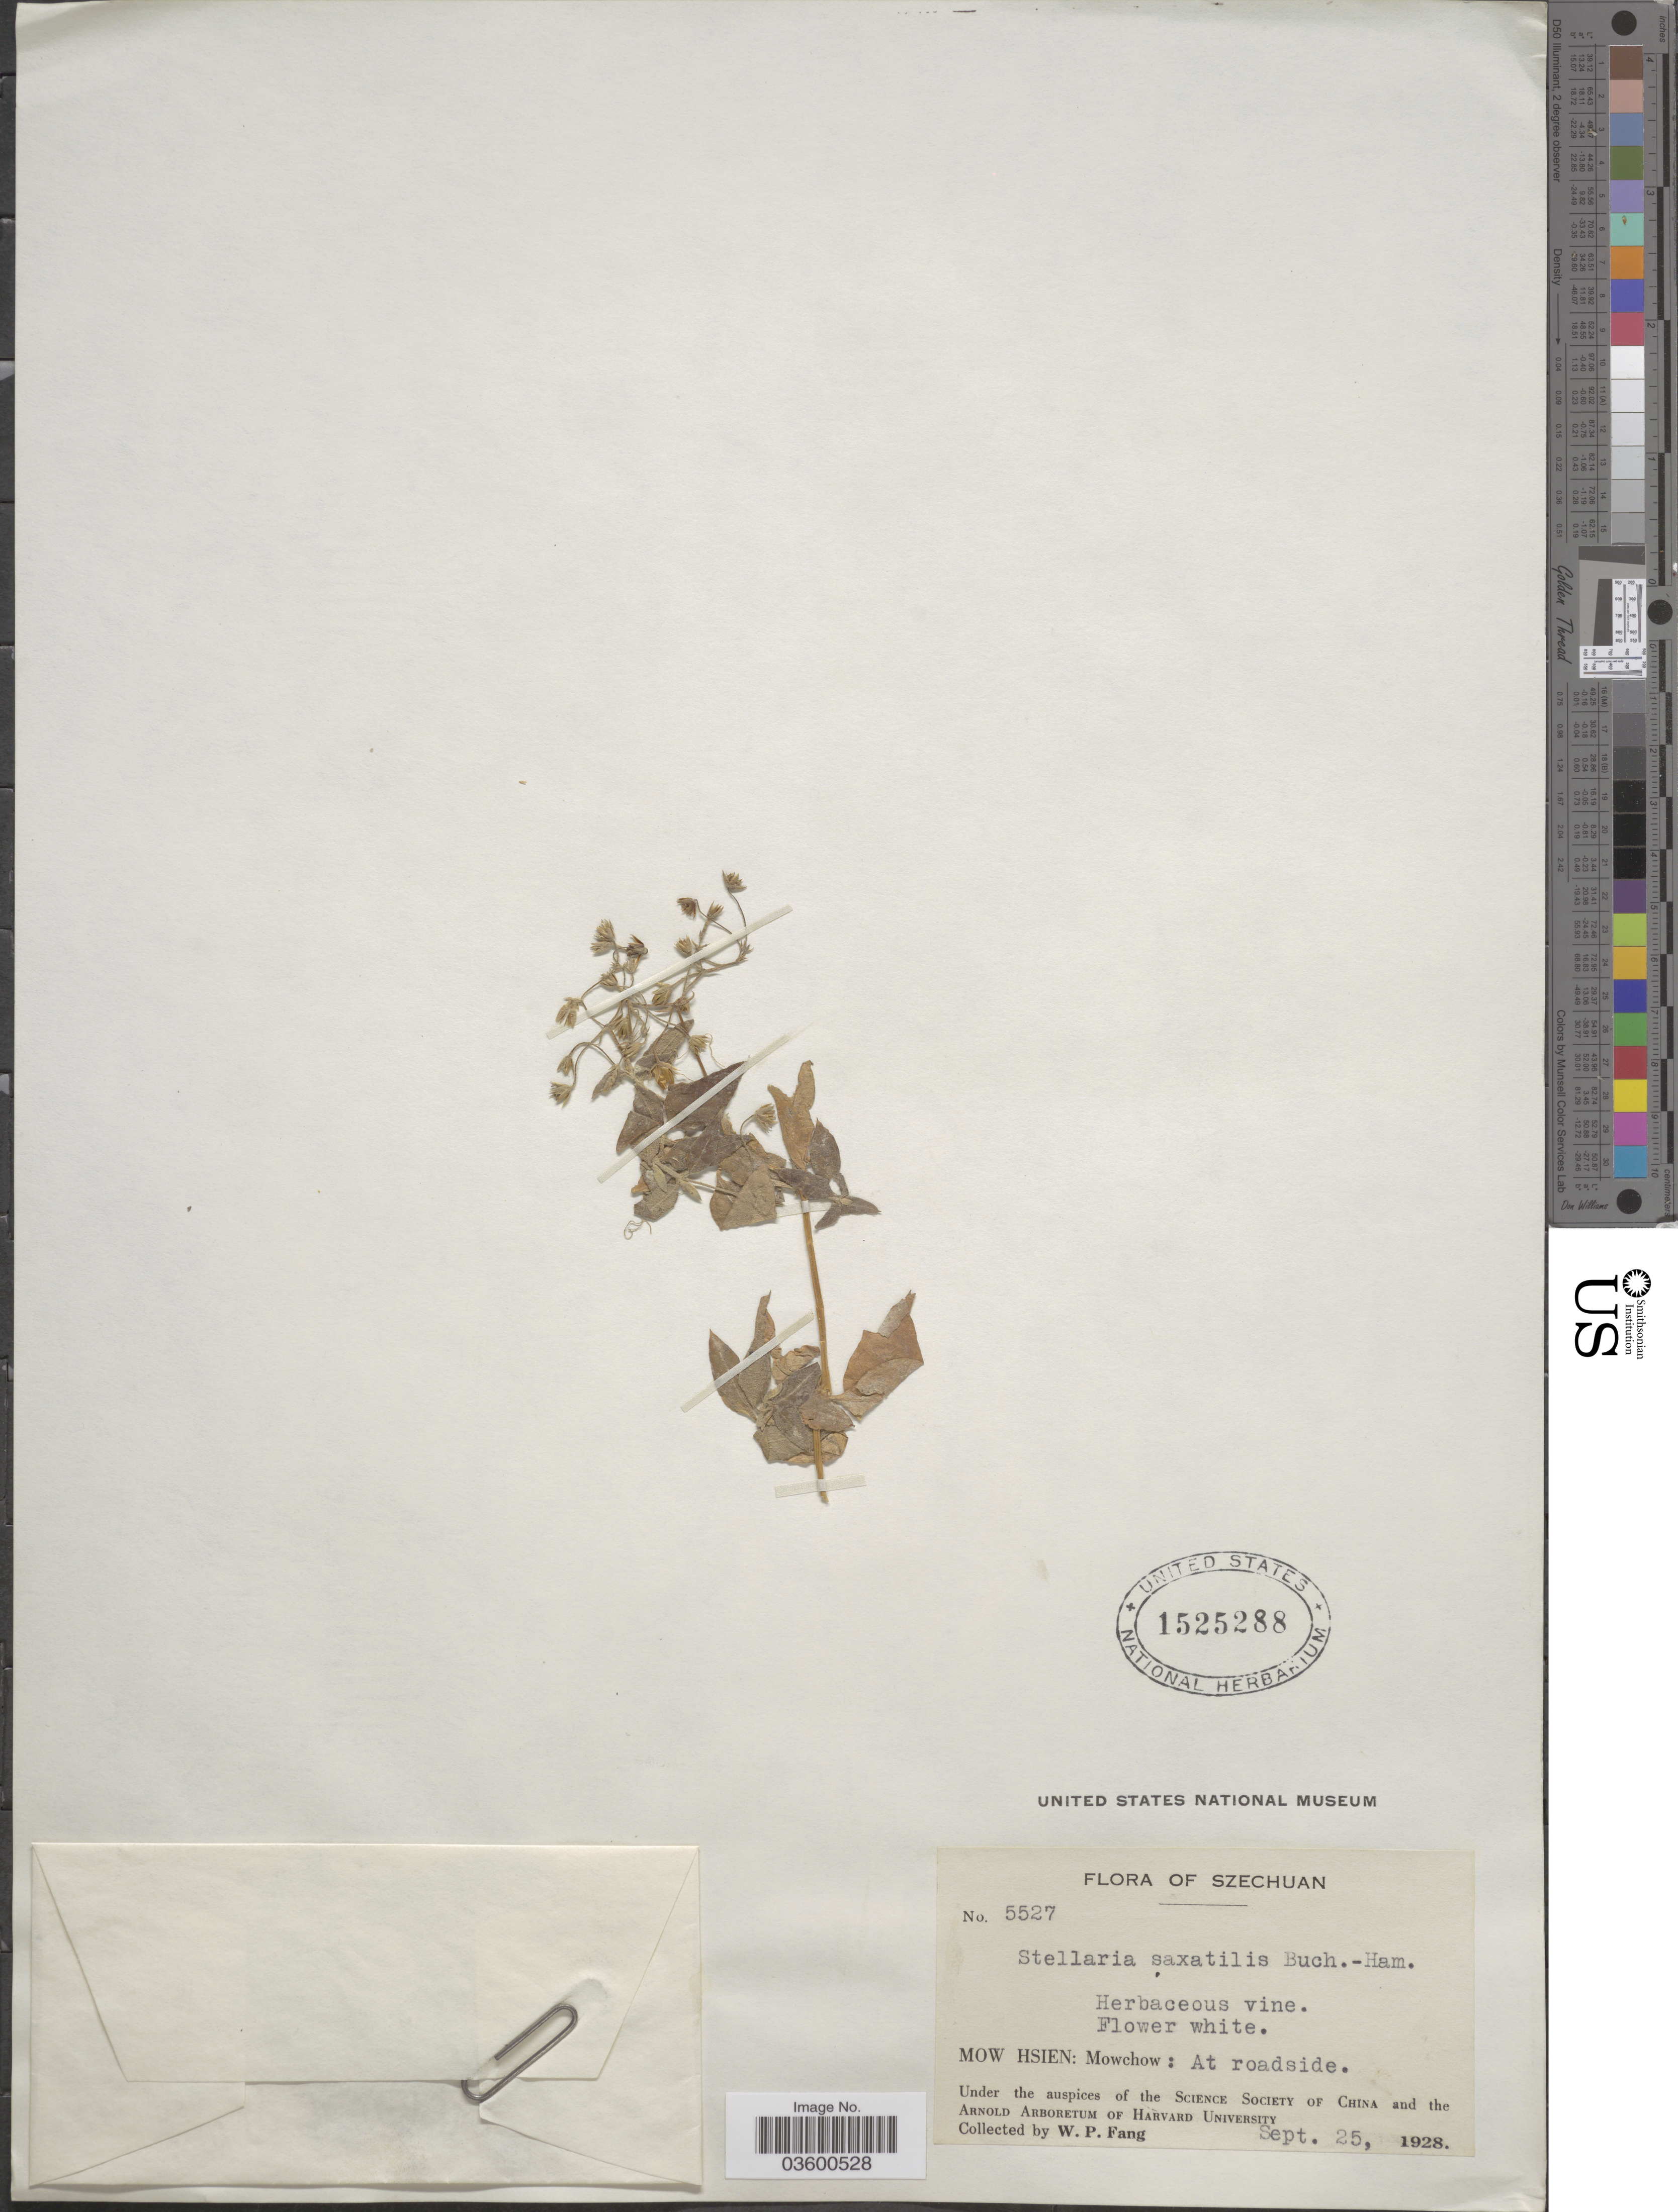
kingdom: Plantae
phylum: Tracheophyta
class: Magnoliopsida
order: Caryophyllales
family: Caryophyllaceae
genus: Stellaria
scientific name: Stellaria saxatilis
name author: Buch.-Ham. ex D. Don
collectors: W. P. Fang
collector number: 5527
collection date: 1928-09-25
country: China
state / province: Sichuan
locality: Szechuan. Mow Hsien: Mowchow: At roadside.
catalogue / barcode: US 1525288